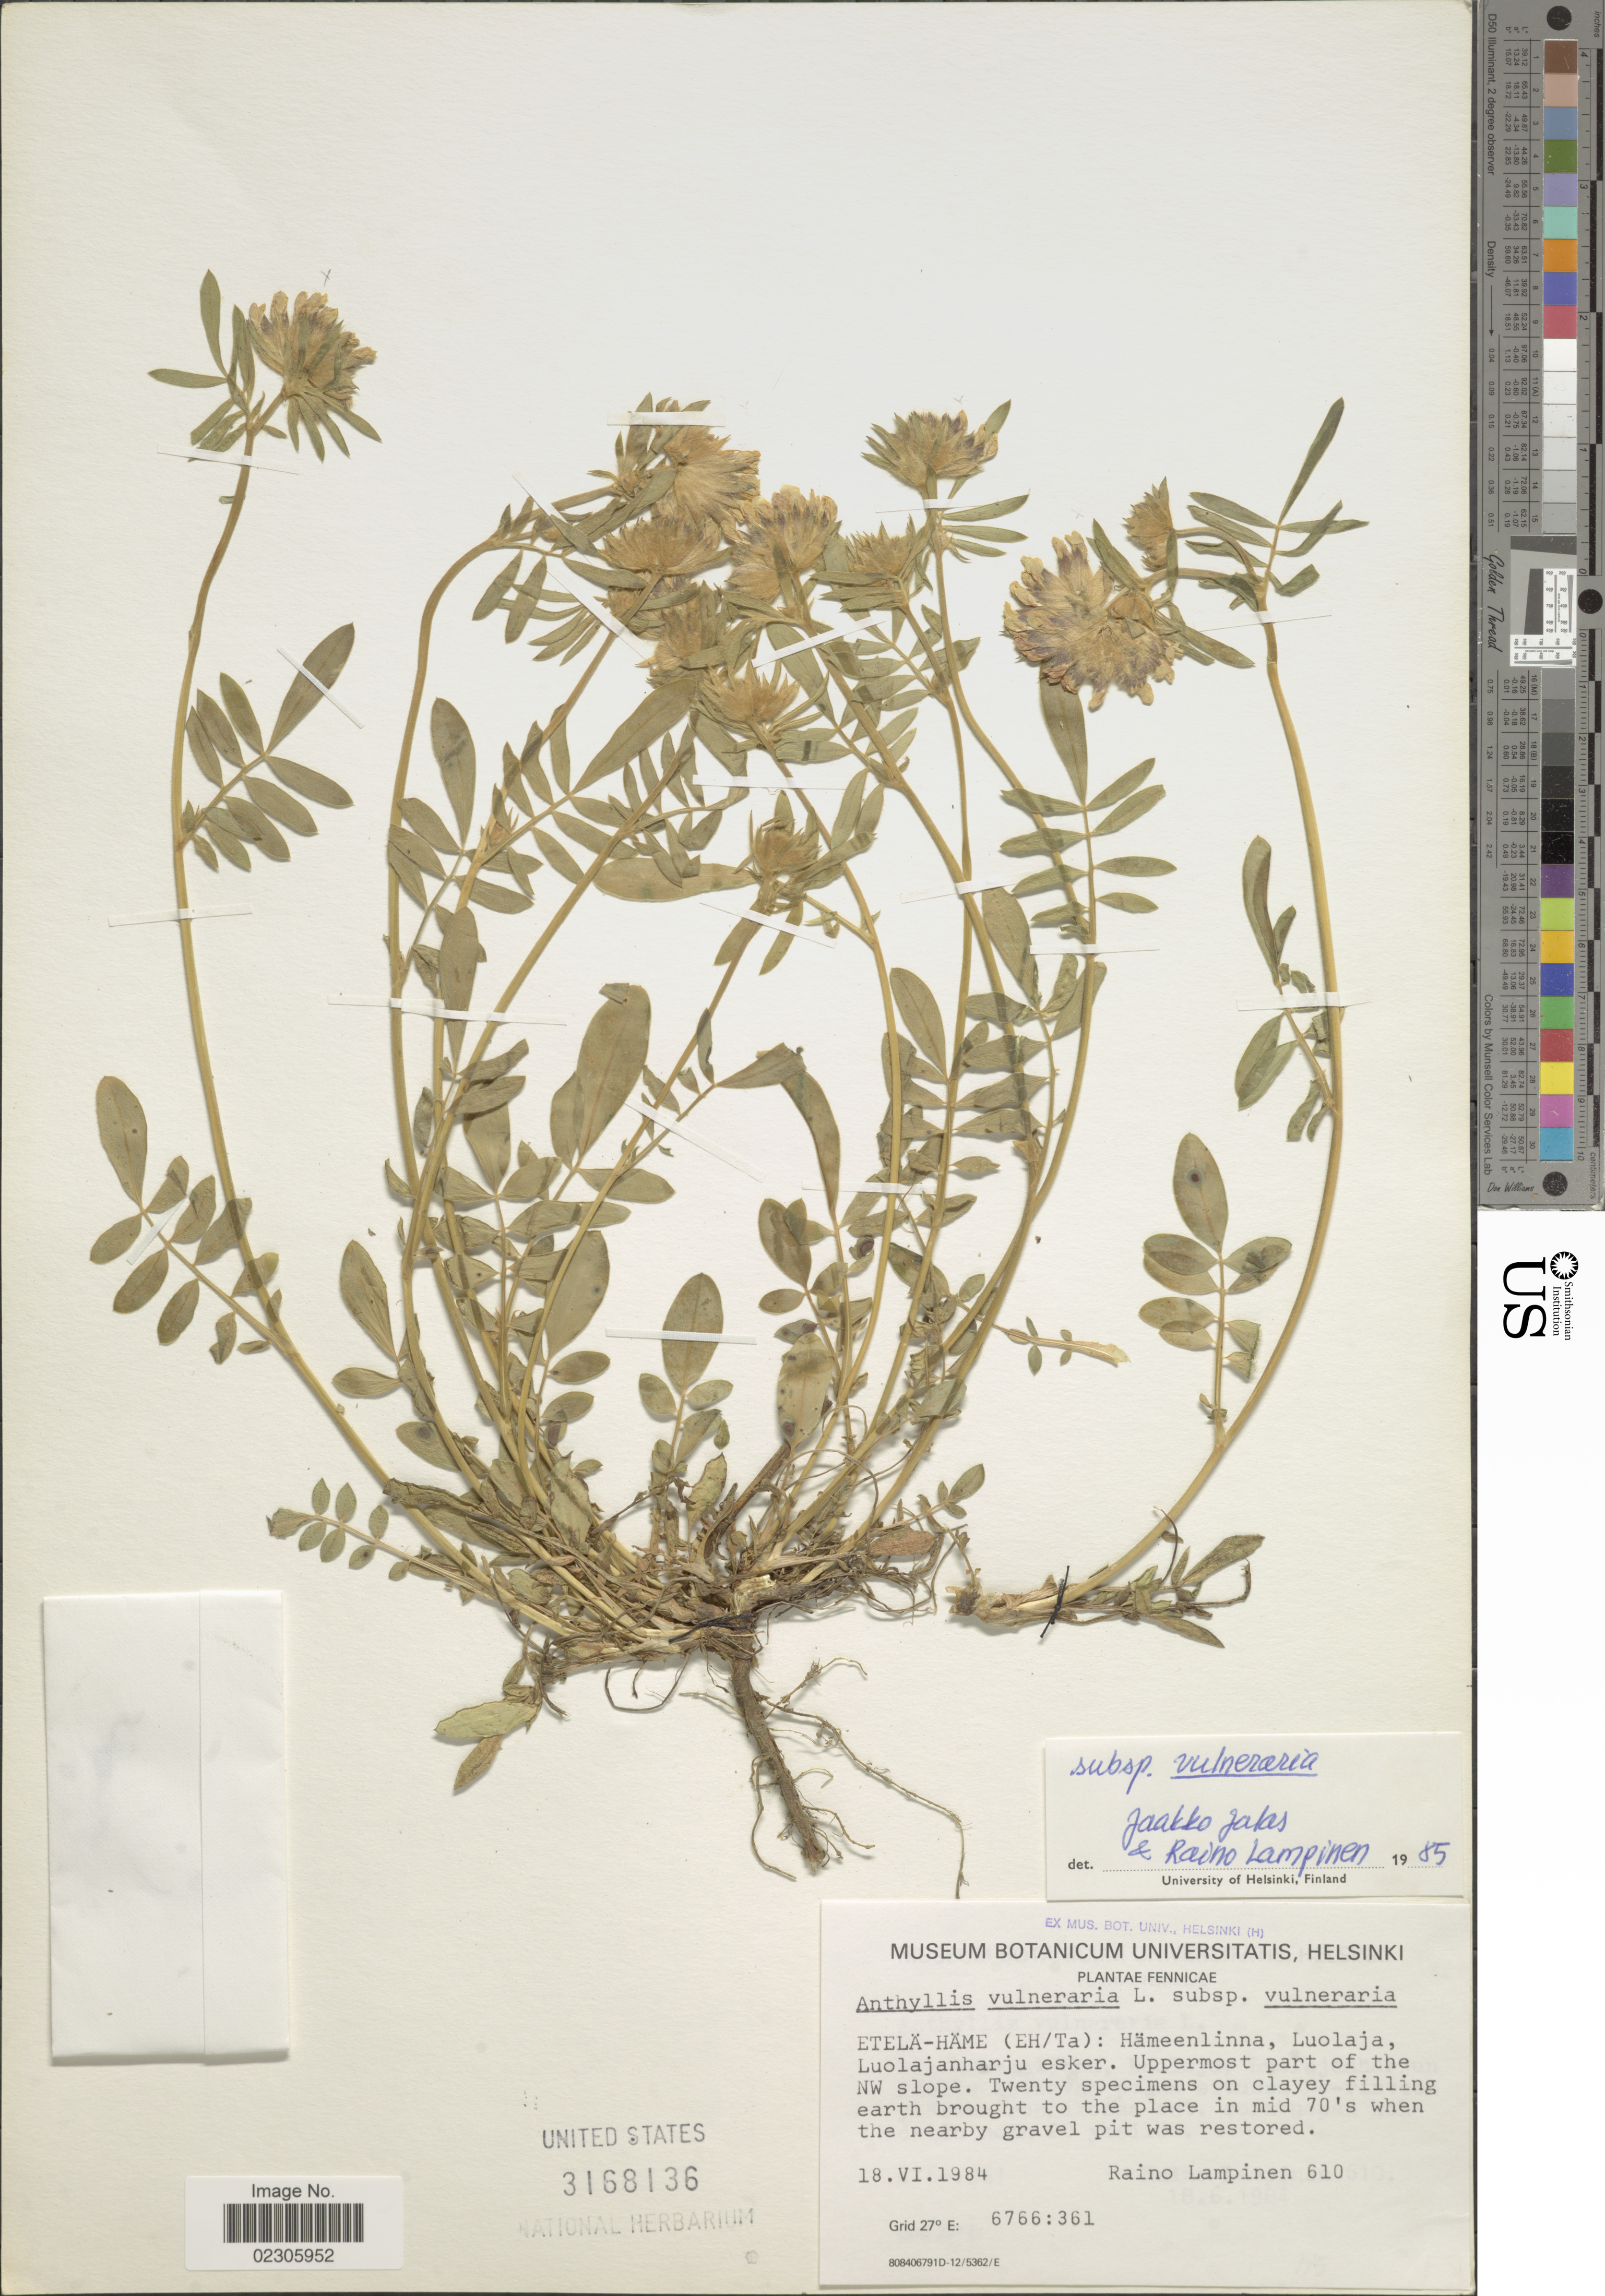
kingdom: Plantae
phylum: Tracheophyta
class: Magnoliopsida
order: Fabales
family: Fabaceae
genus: Anthyllis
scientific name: Anthyllis vulneraria subsp. vulneraria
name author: L.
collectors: R. Lampinen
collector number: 610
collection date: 1984-06-18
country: Finland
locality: Fennicae, Etela-Hame (Eh/Ta), Hameenlinna, Luolaja, Luolajanharju esker, uppermost part of the NW slope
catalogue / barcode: US 3168136